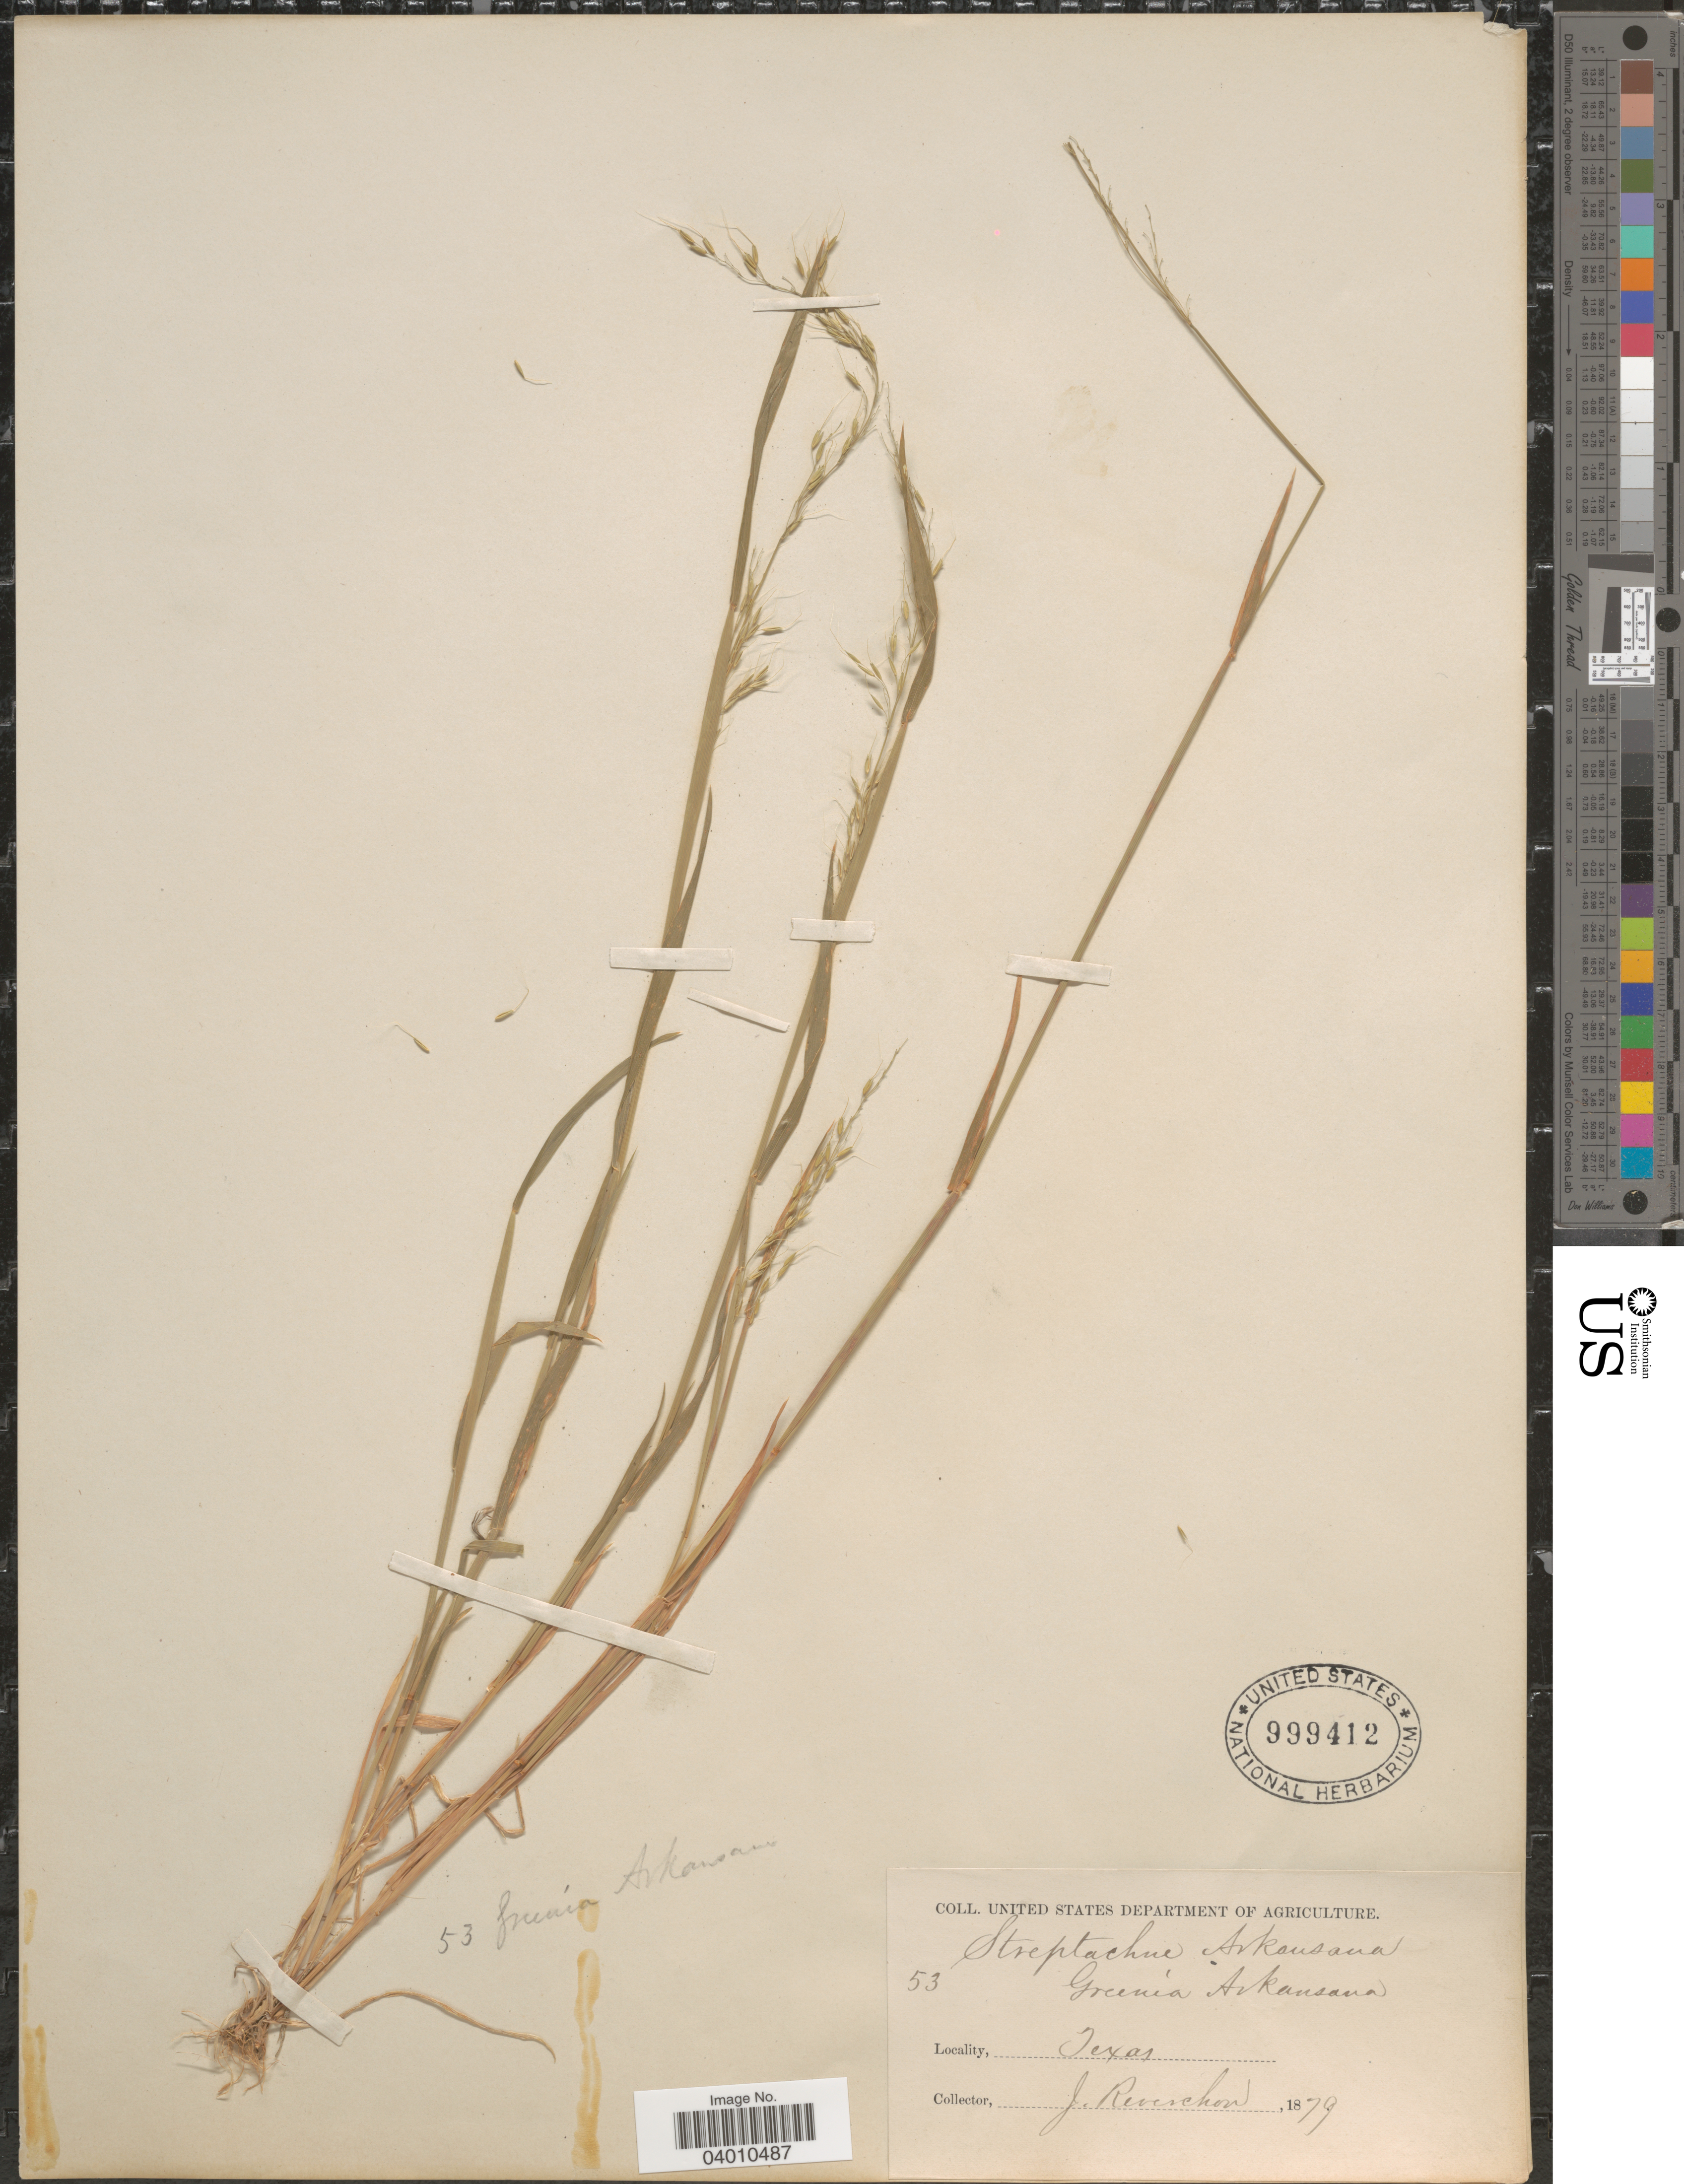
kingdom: Plantae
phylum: Tracheophyta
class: Liliopsida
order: Poales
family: Poaceae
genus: Limnodea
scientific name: Limnodea arkansana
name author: (Nutt.) L.H. Dewey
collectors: J. Reverchon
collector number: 53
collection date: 1879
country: United States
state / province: Texas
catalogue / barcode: US 999412